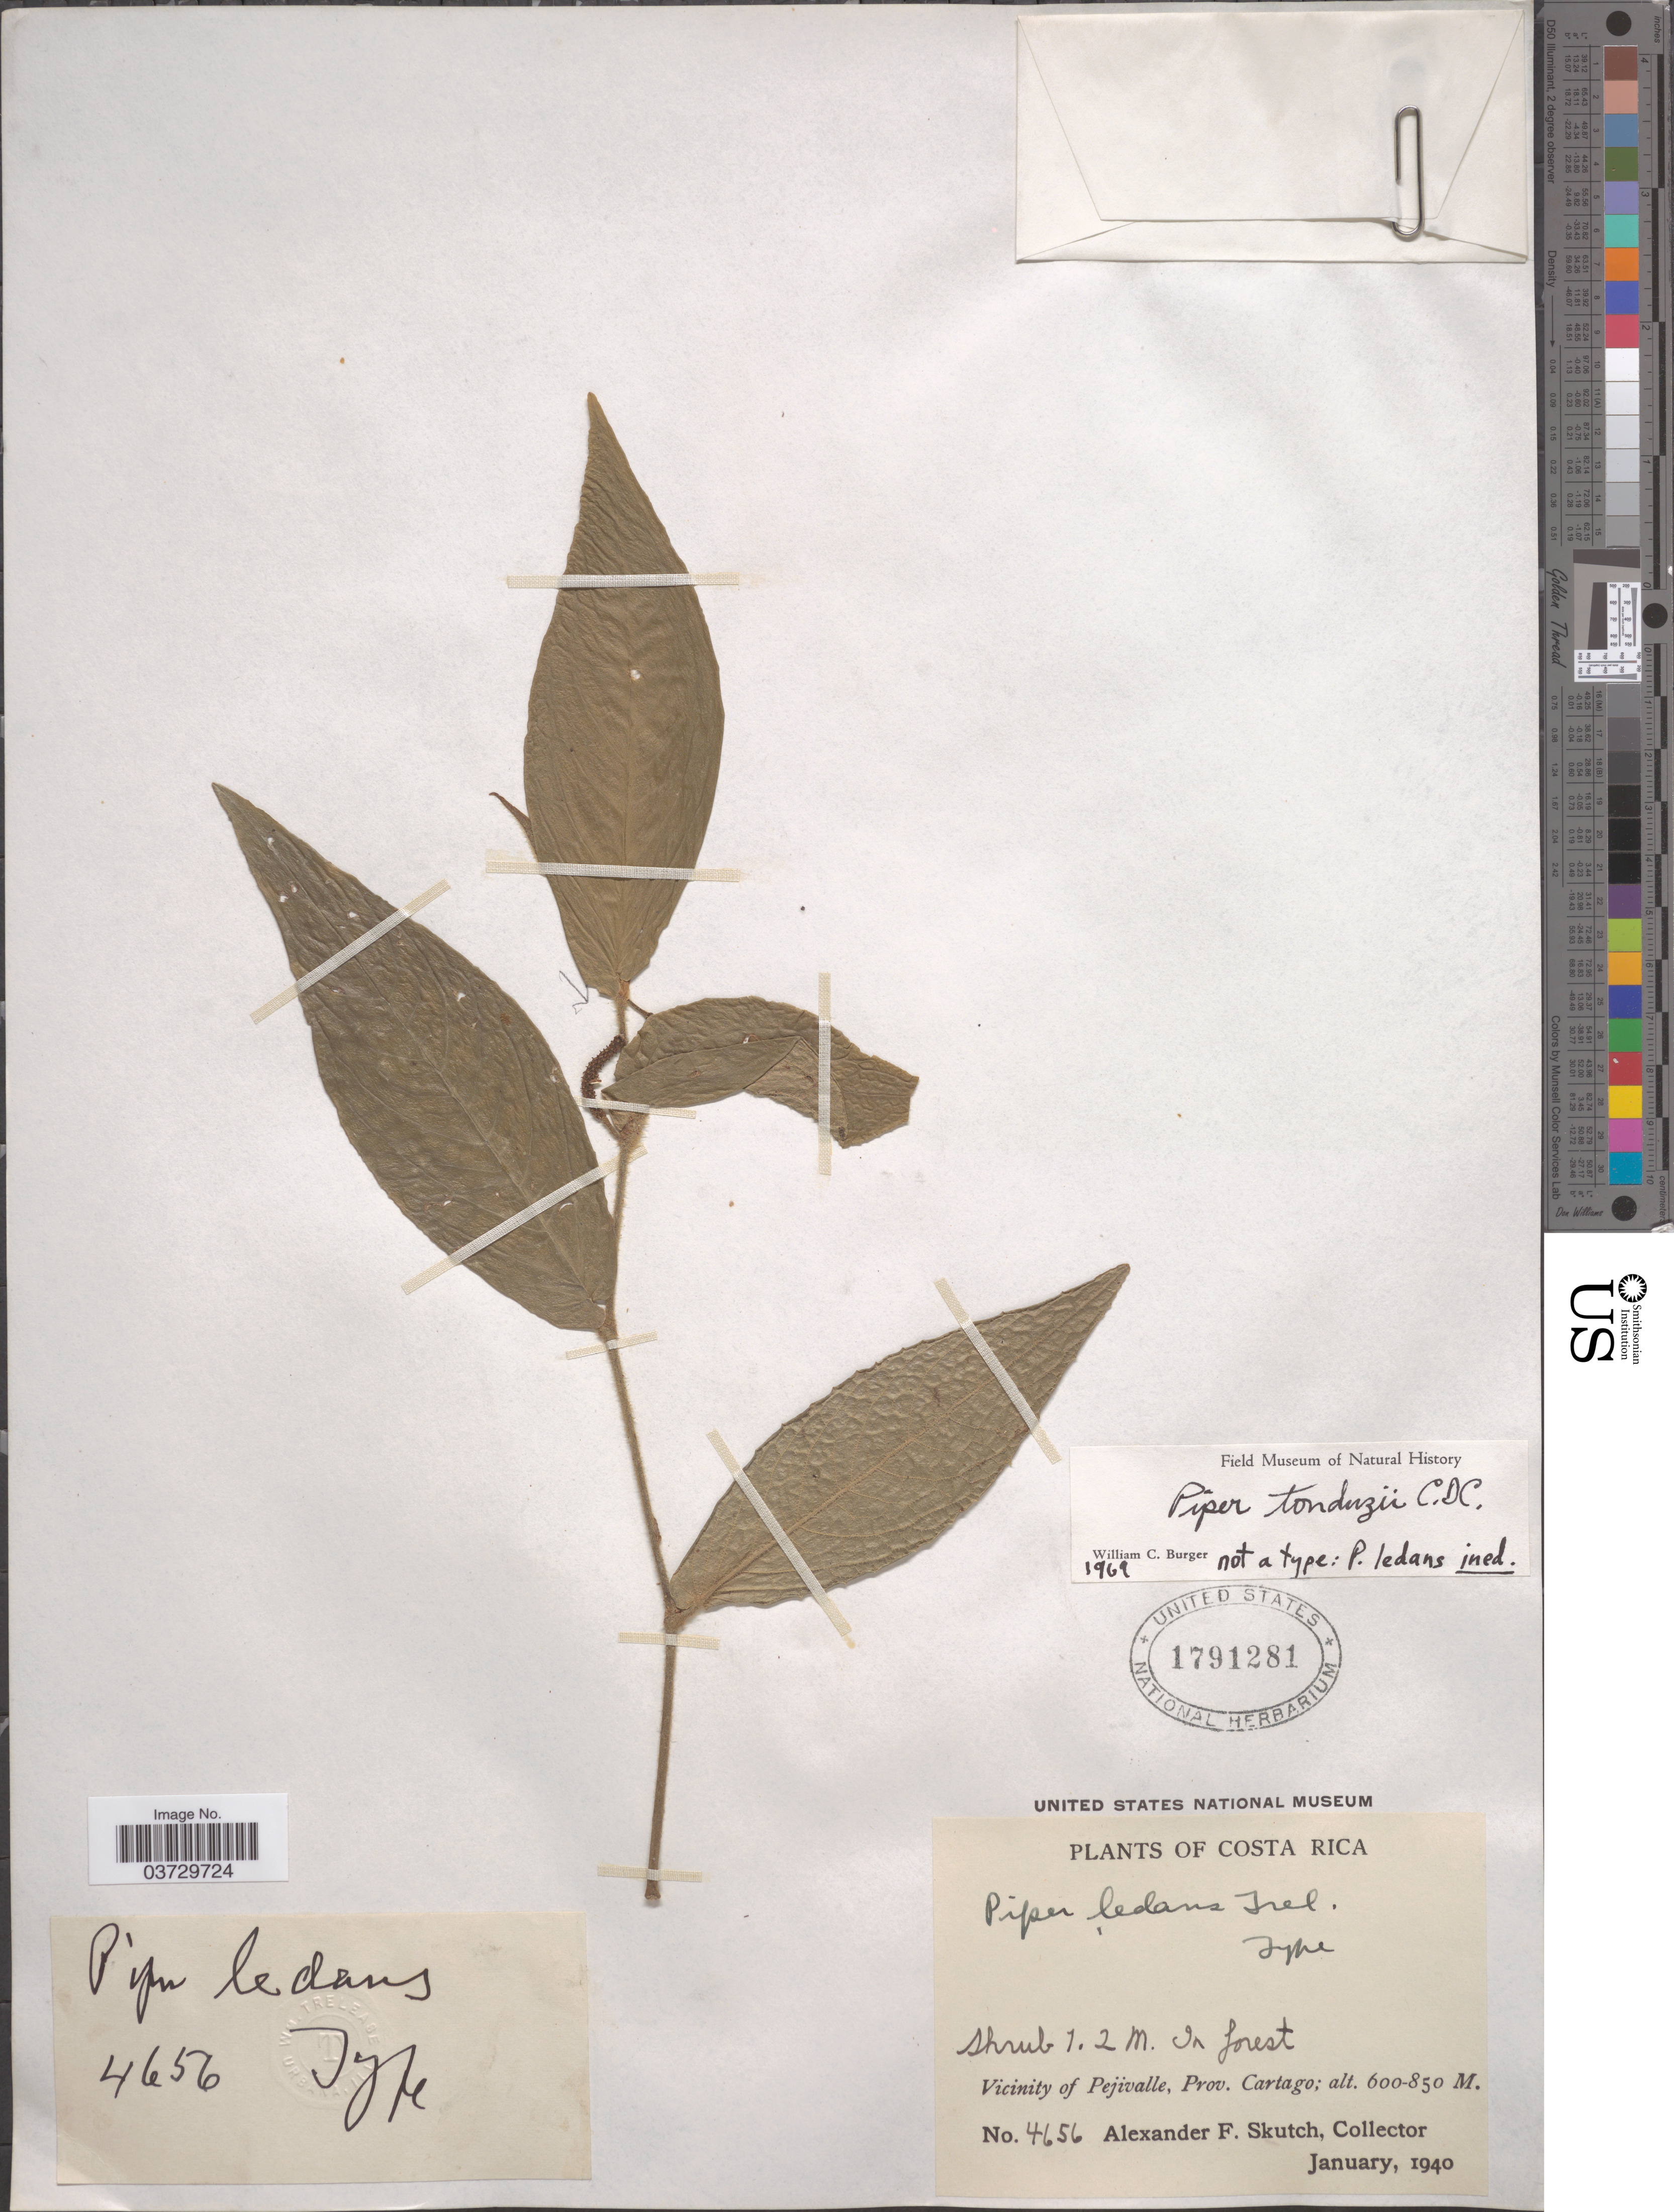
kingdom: Plantae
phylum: Tracheophyta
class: Magnoliopsida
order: Piperales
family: Piperaceae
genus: Piper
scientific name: Piper tonduzii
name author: C. DC. in Pittier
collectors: A. F. Skutch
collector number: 4656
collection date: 1940-01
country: Costa Rica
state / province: Cartago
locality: Vicinity of Pejivalle.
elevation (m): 600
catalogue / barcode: US 1791281